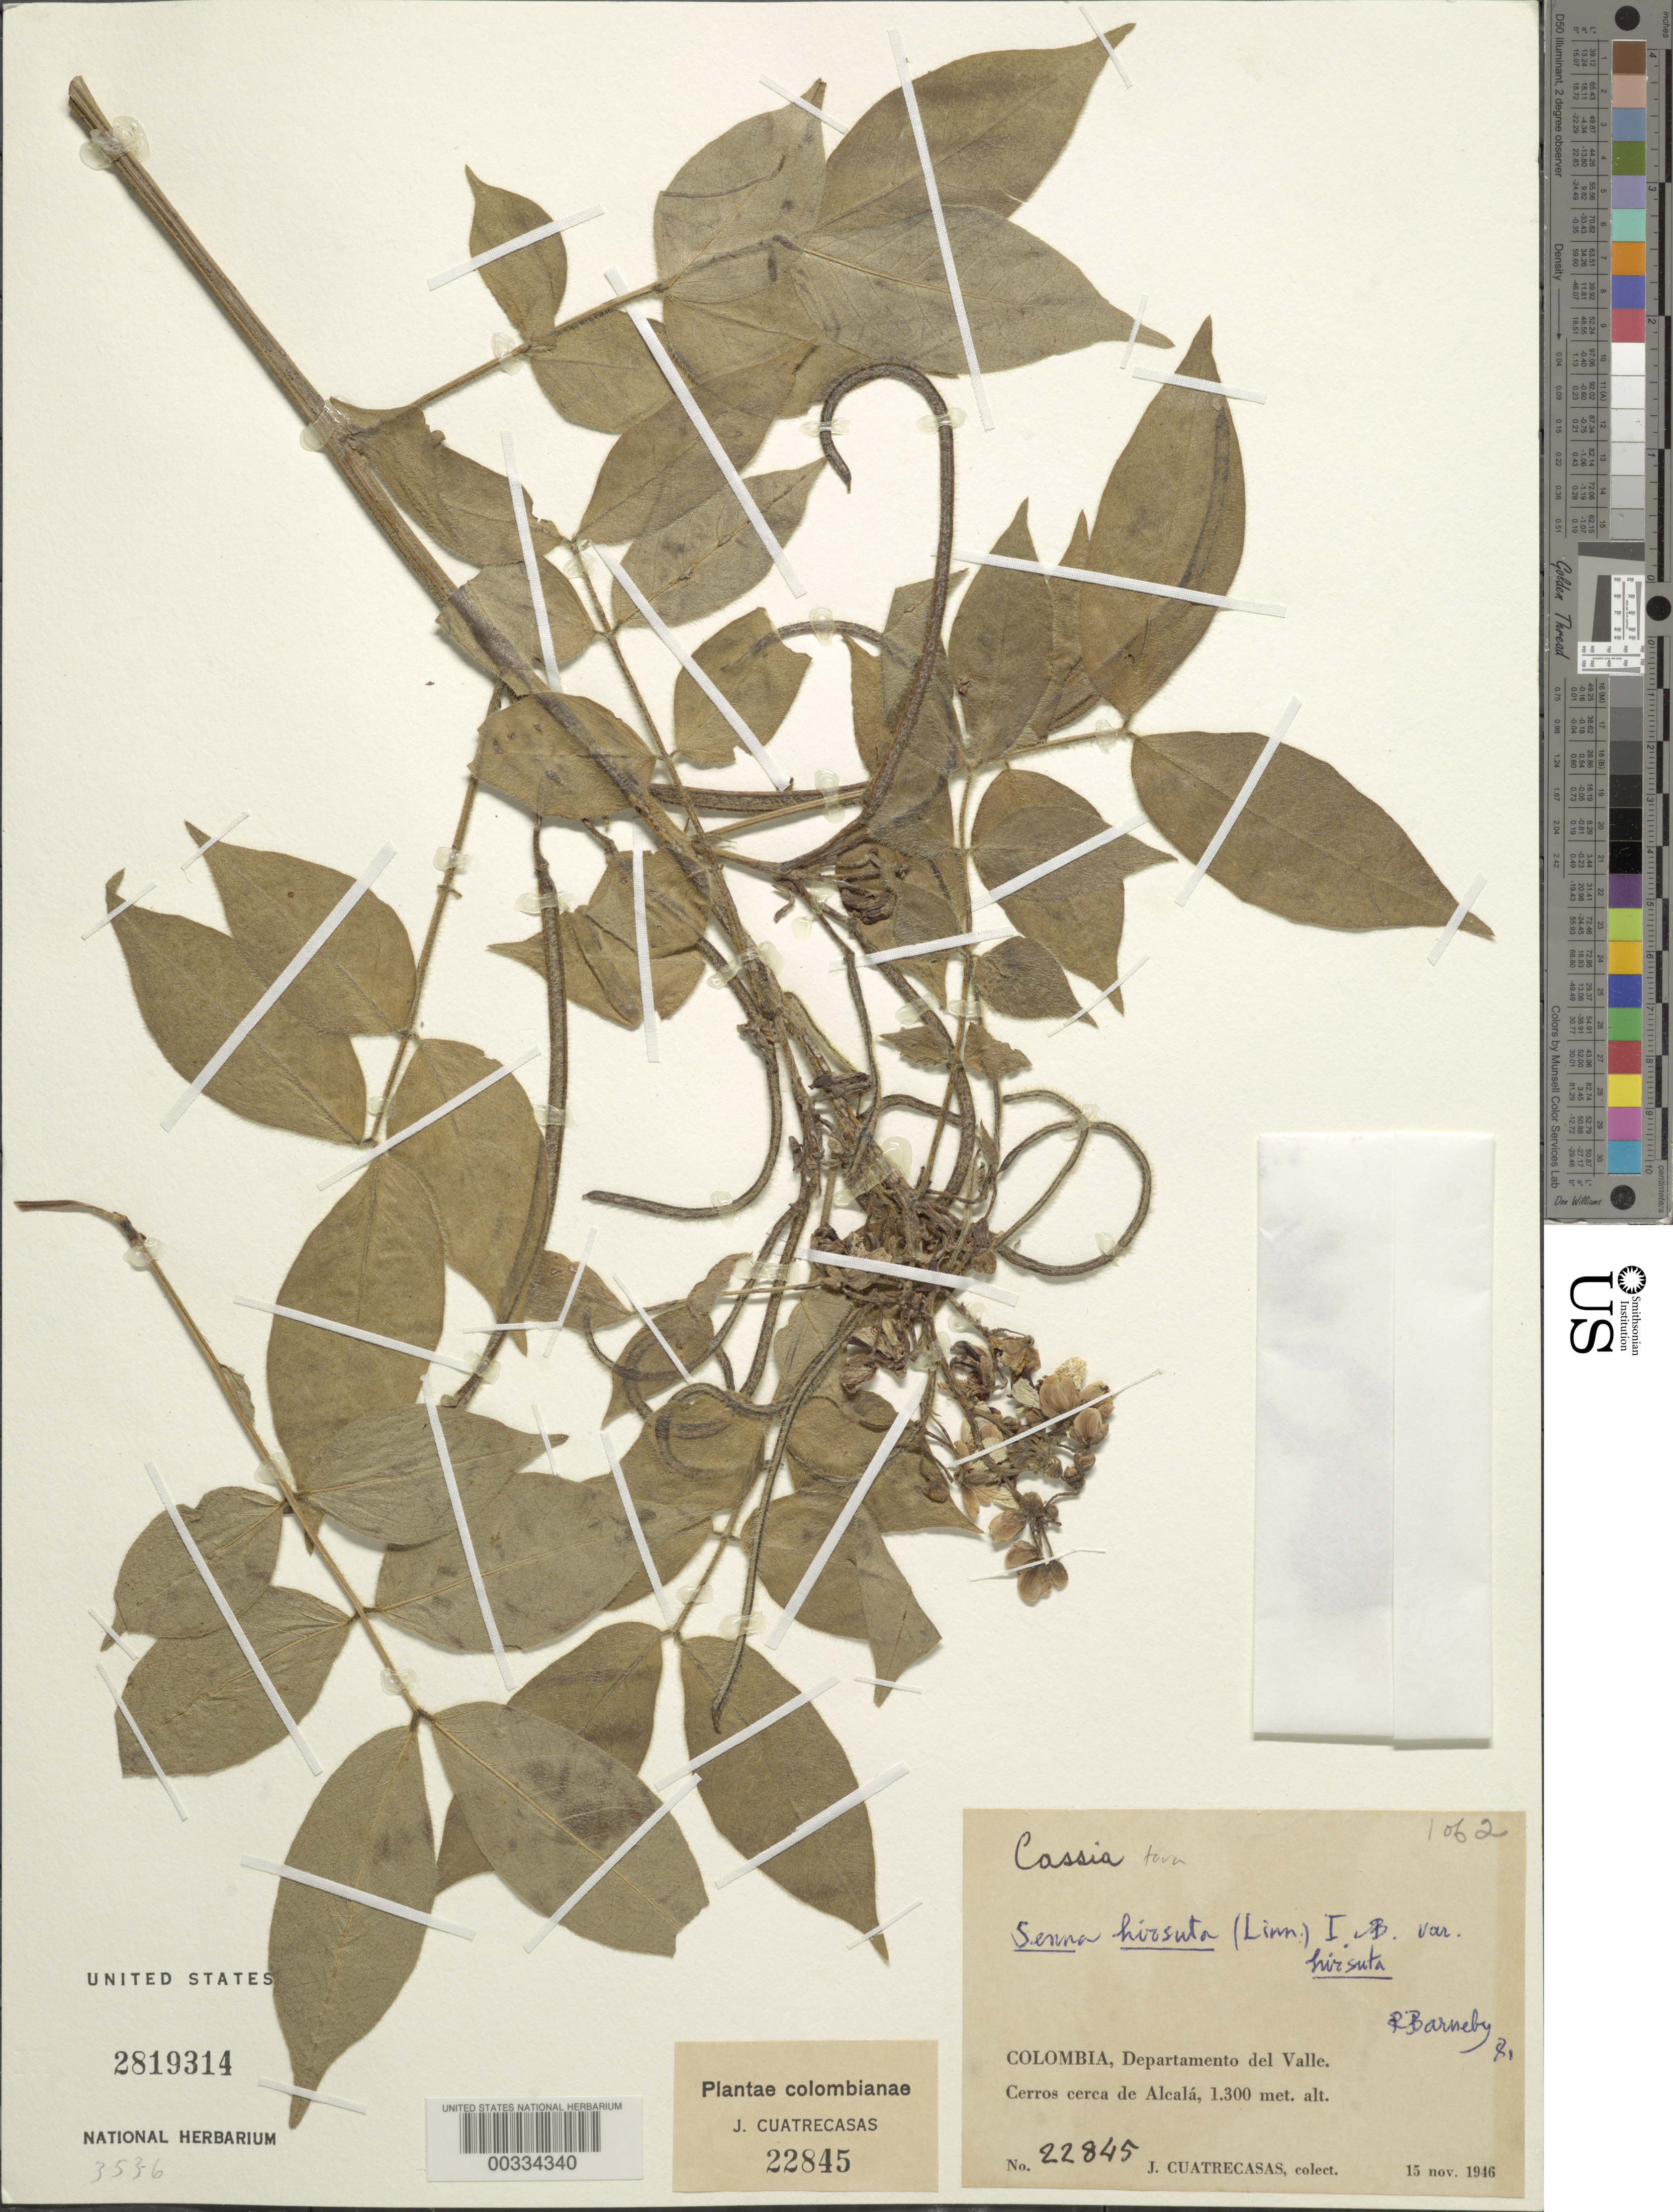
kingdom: Plantae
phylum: Tracheophyta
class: Magnoliopsida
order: Fabales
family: Fabaceae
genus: Senna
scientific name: Senna hirsuta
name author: (L.) H.S. Irwin & Barneby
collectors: J. Cuatrecasas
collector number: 22845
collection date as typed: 15 Nov 1946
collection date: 1946-11-15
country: Colombia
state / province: Valle del Cauca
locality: Cerros in the area of Alcala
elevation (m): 1300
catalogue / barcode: US 2819314